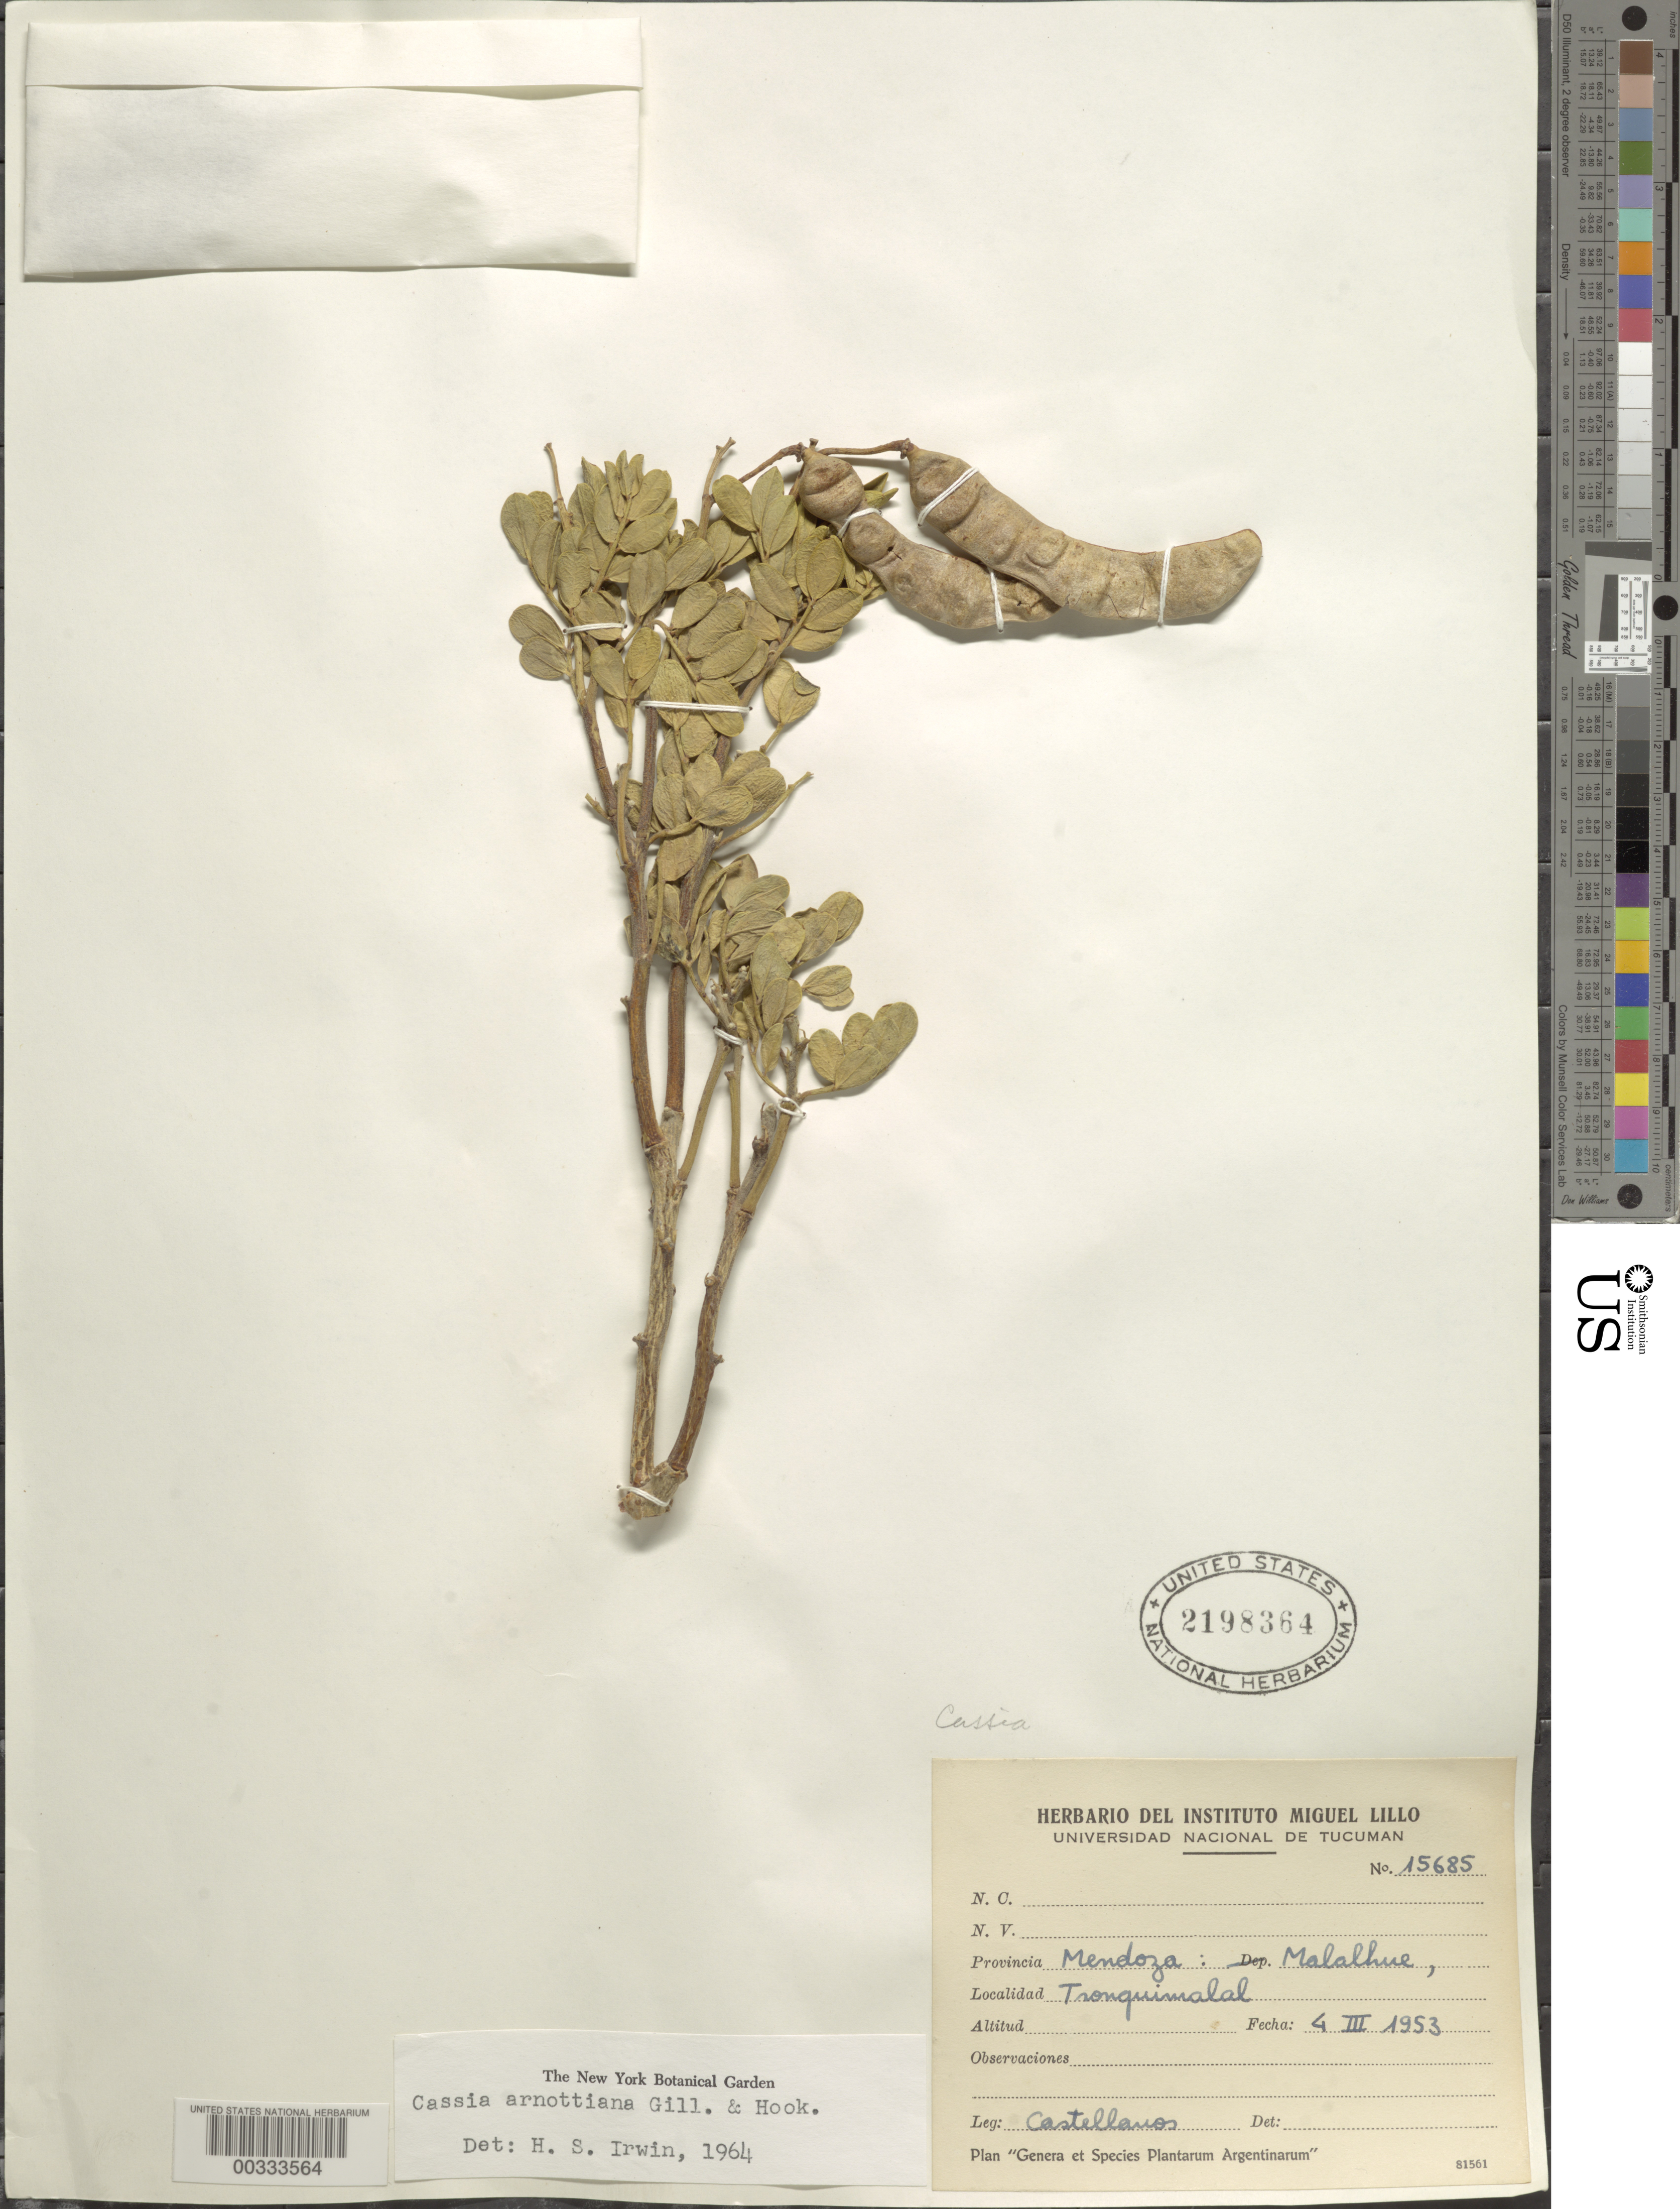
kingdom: Plantae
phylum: Tracheophyta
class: Magnoliopsida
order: Fabales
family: Fabaceae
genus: Senna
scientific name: Senna arnottiana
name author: (Hook.) H.S. Irwin & Barneby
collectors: A. Castellanos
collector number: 15685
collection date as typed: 04 Mar 1953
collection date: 1953-03-04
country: Argentina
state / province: Mendoza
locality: Malalhue, Tronguimalal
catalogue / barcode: US 2198364